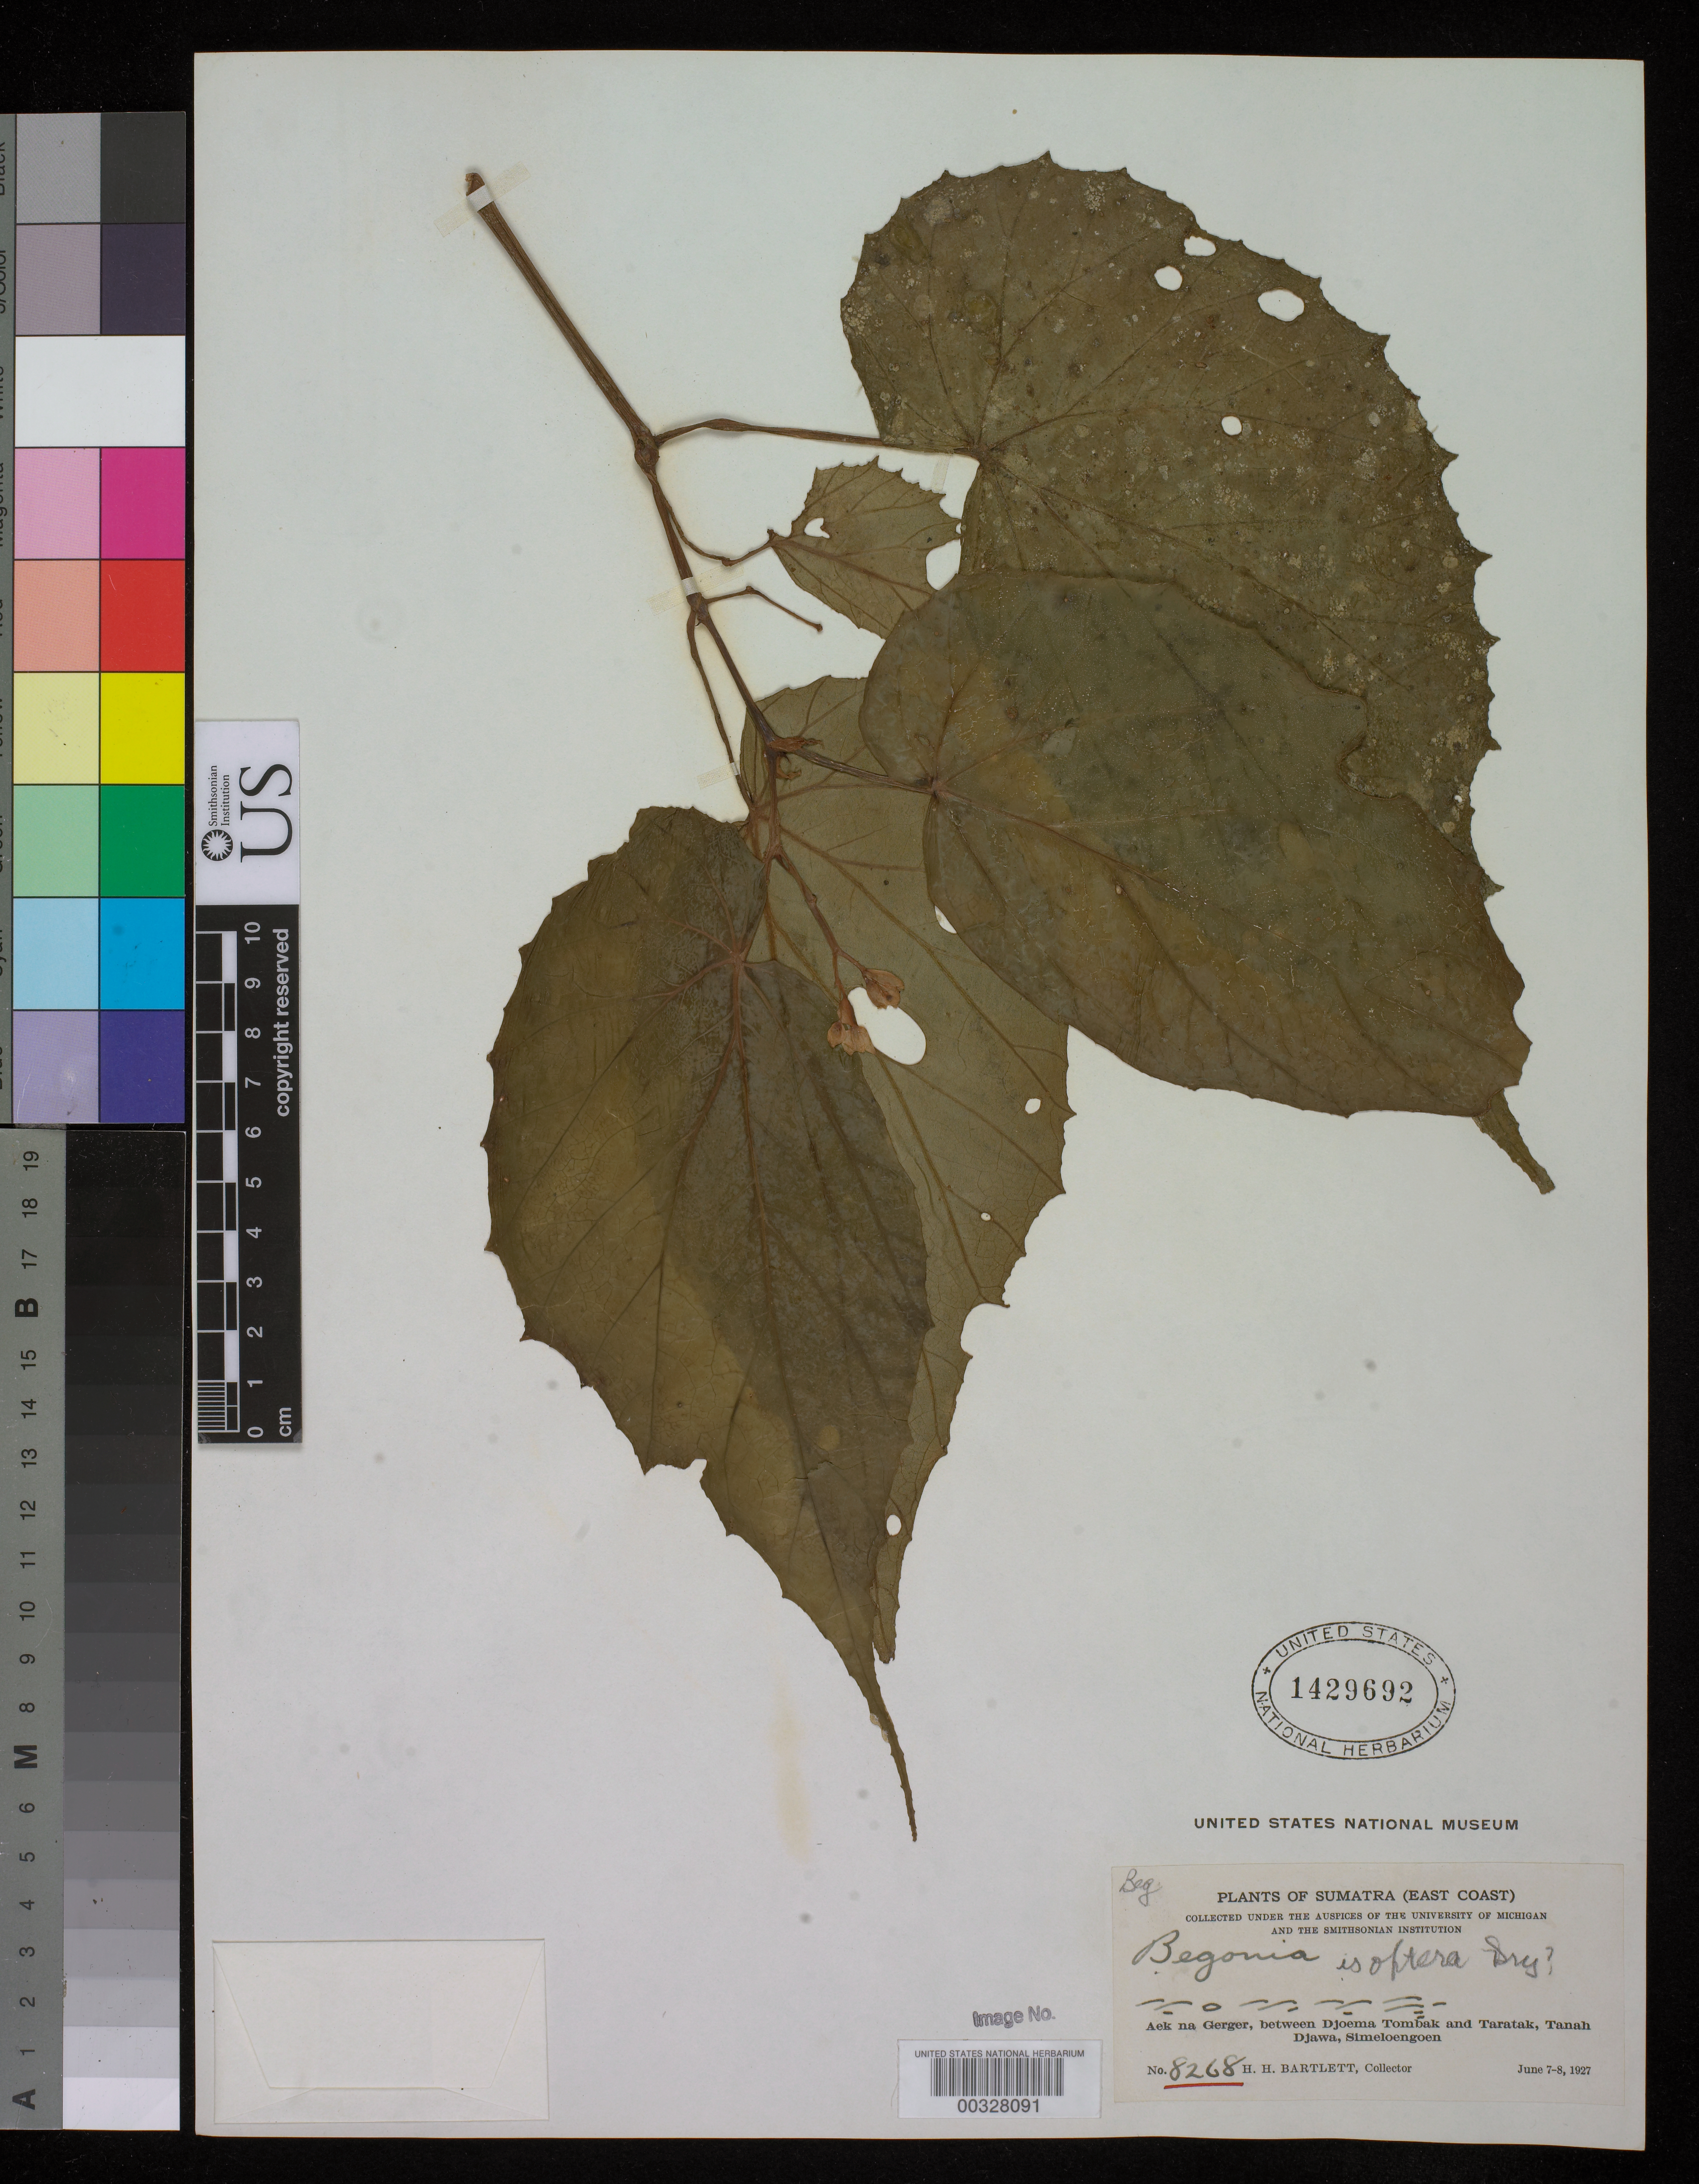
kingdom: Plantae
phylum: Tracheophyta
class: Magnoliopsida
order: Cucurbitales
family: Begoniaceae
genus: Begonia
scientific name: Begonia isoptera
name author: Dryand.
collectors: H. H. Bartlett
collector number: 8268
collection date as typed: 07 Jun 1927 to 08 Jun 1927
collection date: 1927-06-07/1927-06-08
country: Indonesia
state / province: Sumatra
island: Sumatra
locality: Aek Na Gerger, between Djoema Tombak and Taratak, Tanah Djawa, Simeloengoen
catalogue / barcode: US 1429692